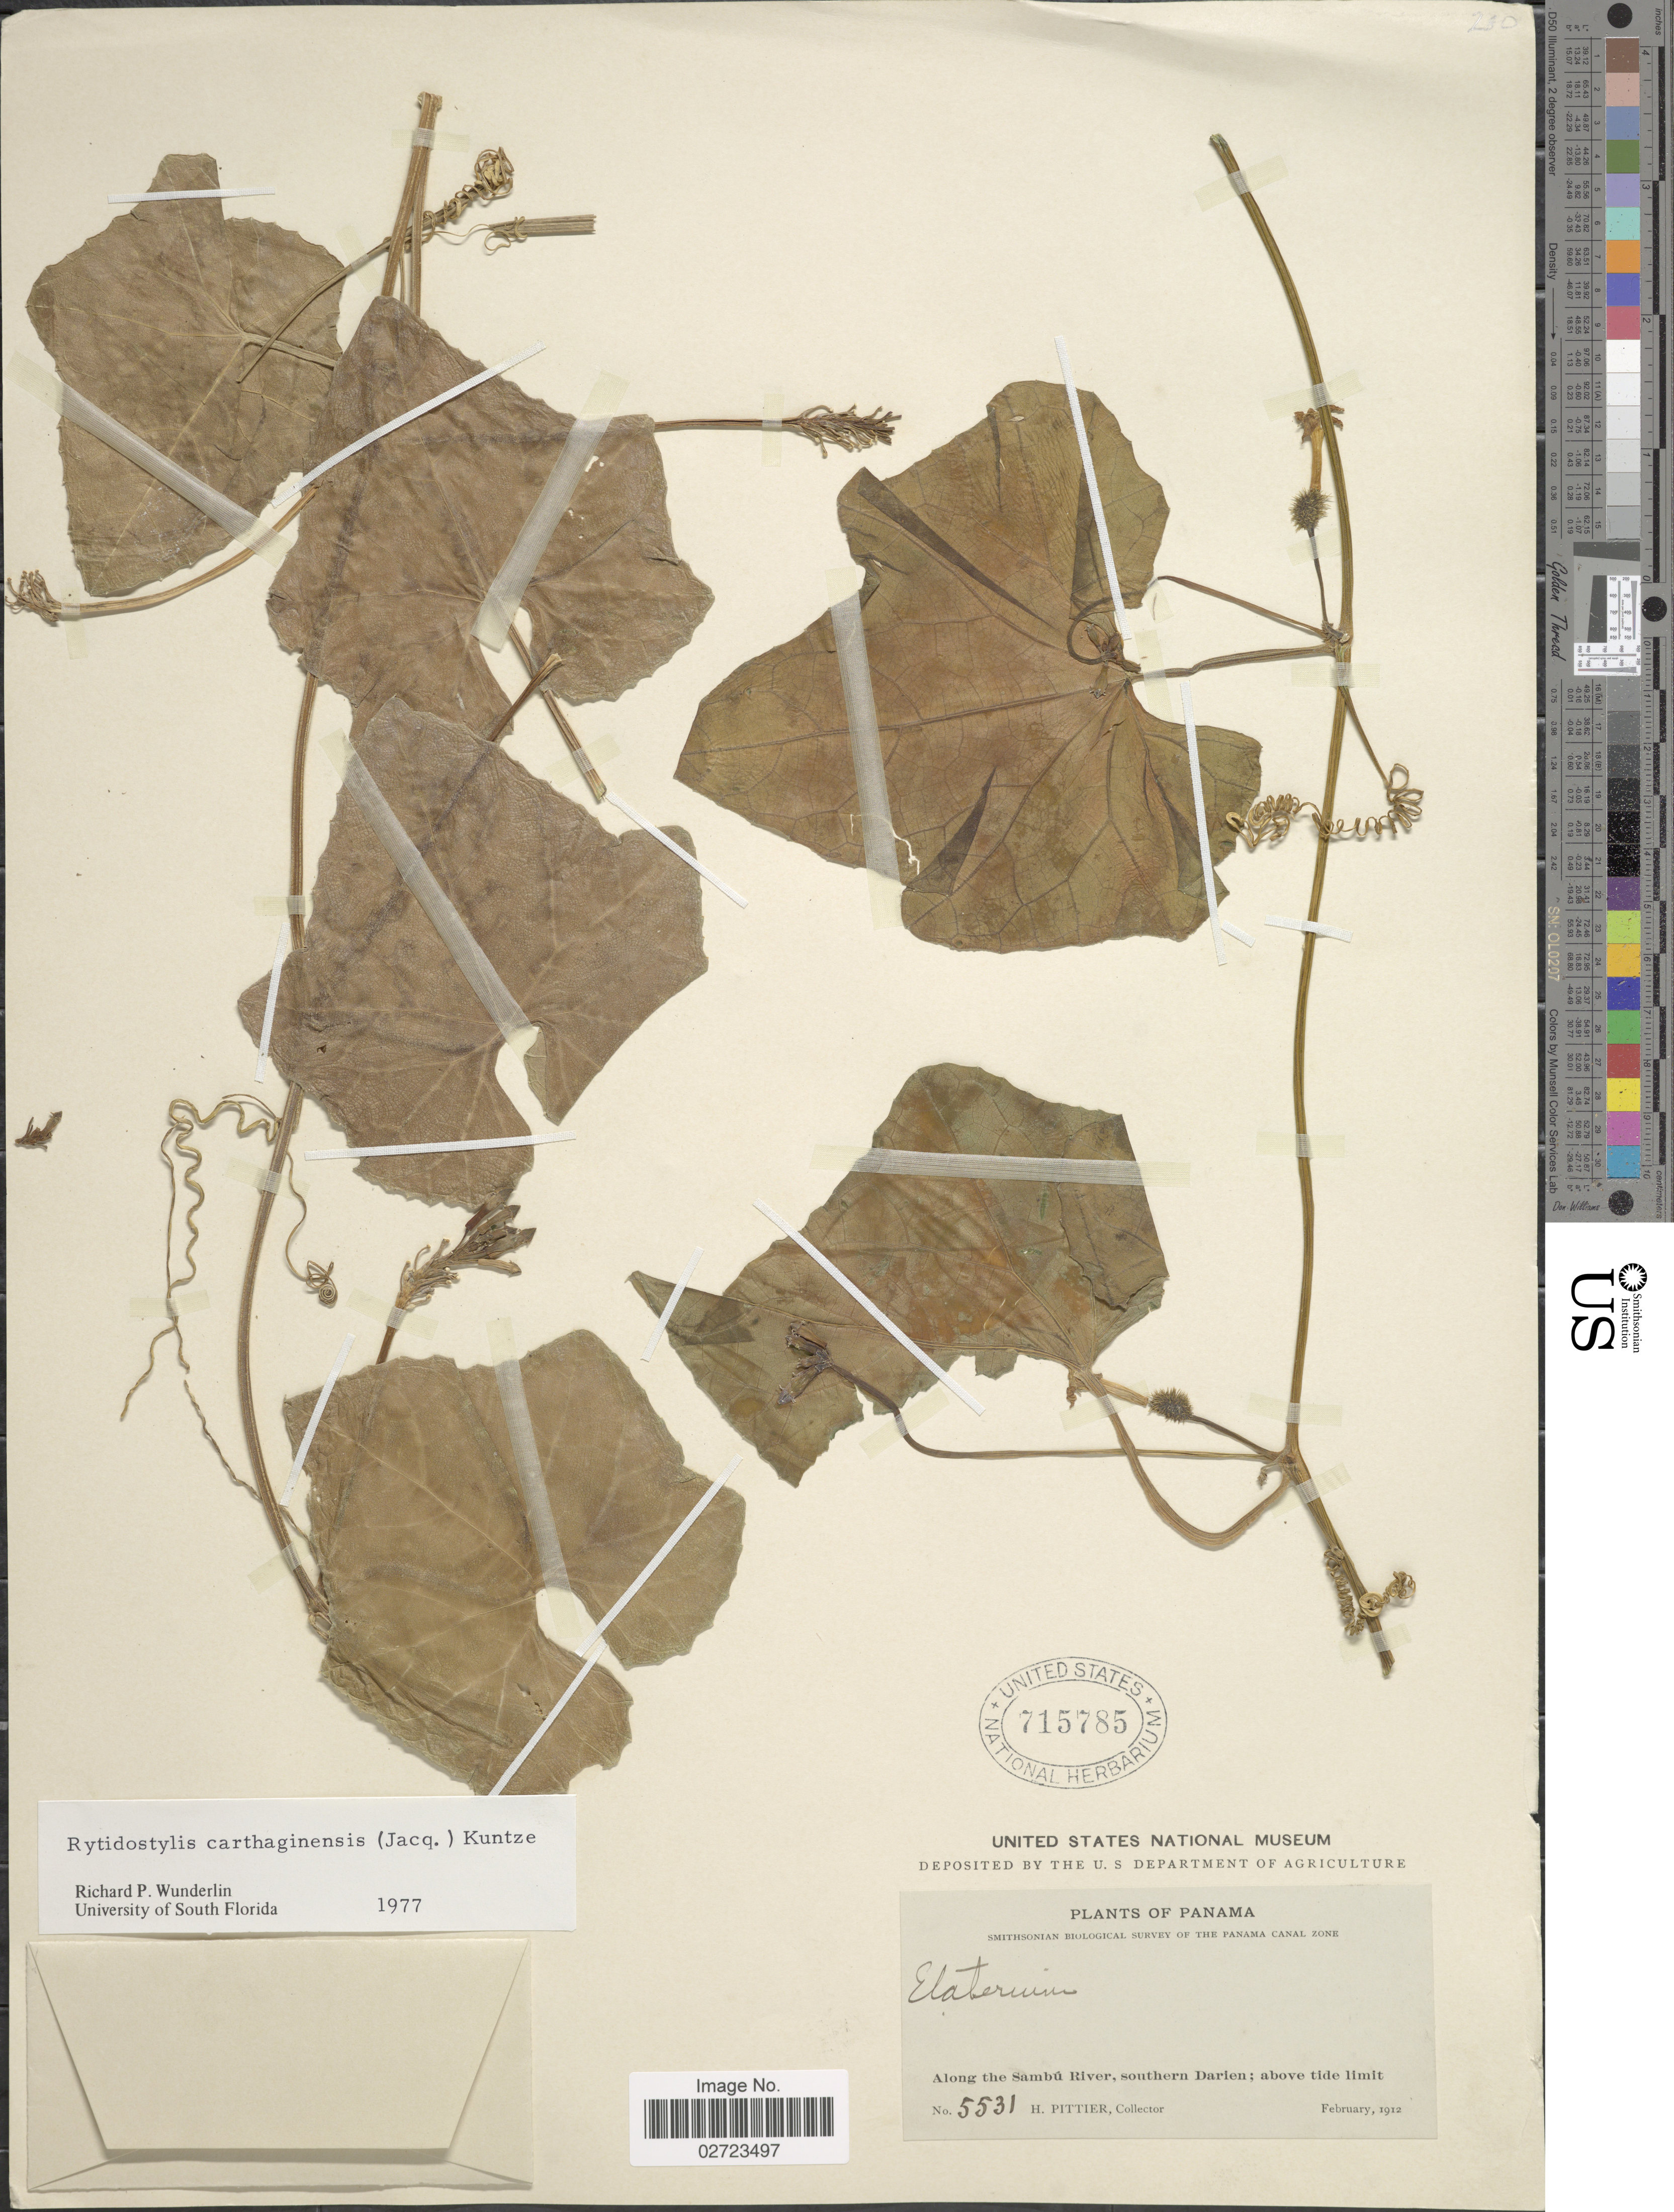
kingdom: Plantae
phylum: Tracheophyta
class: Magnoliopsida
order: Cucurbitales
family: Cucurbitaceae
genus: Cyclanthera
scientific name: Cyclanthera carthagenensis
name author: (Jacq.) H. Schaef. & S.S. Renner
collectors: H. F. Pittier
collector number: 5531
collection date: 1912-02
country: Panama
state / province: Darién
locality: The Panama Canal Zone, along the Sambu River, southern Darien.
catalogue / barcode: US 715785